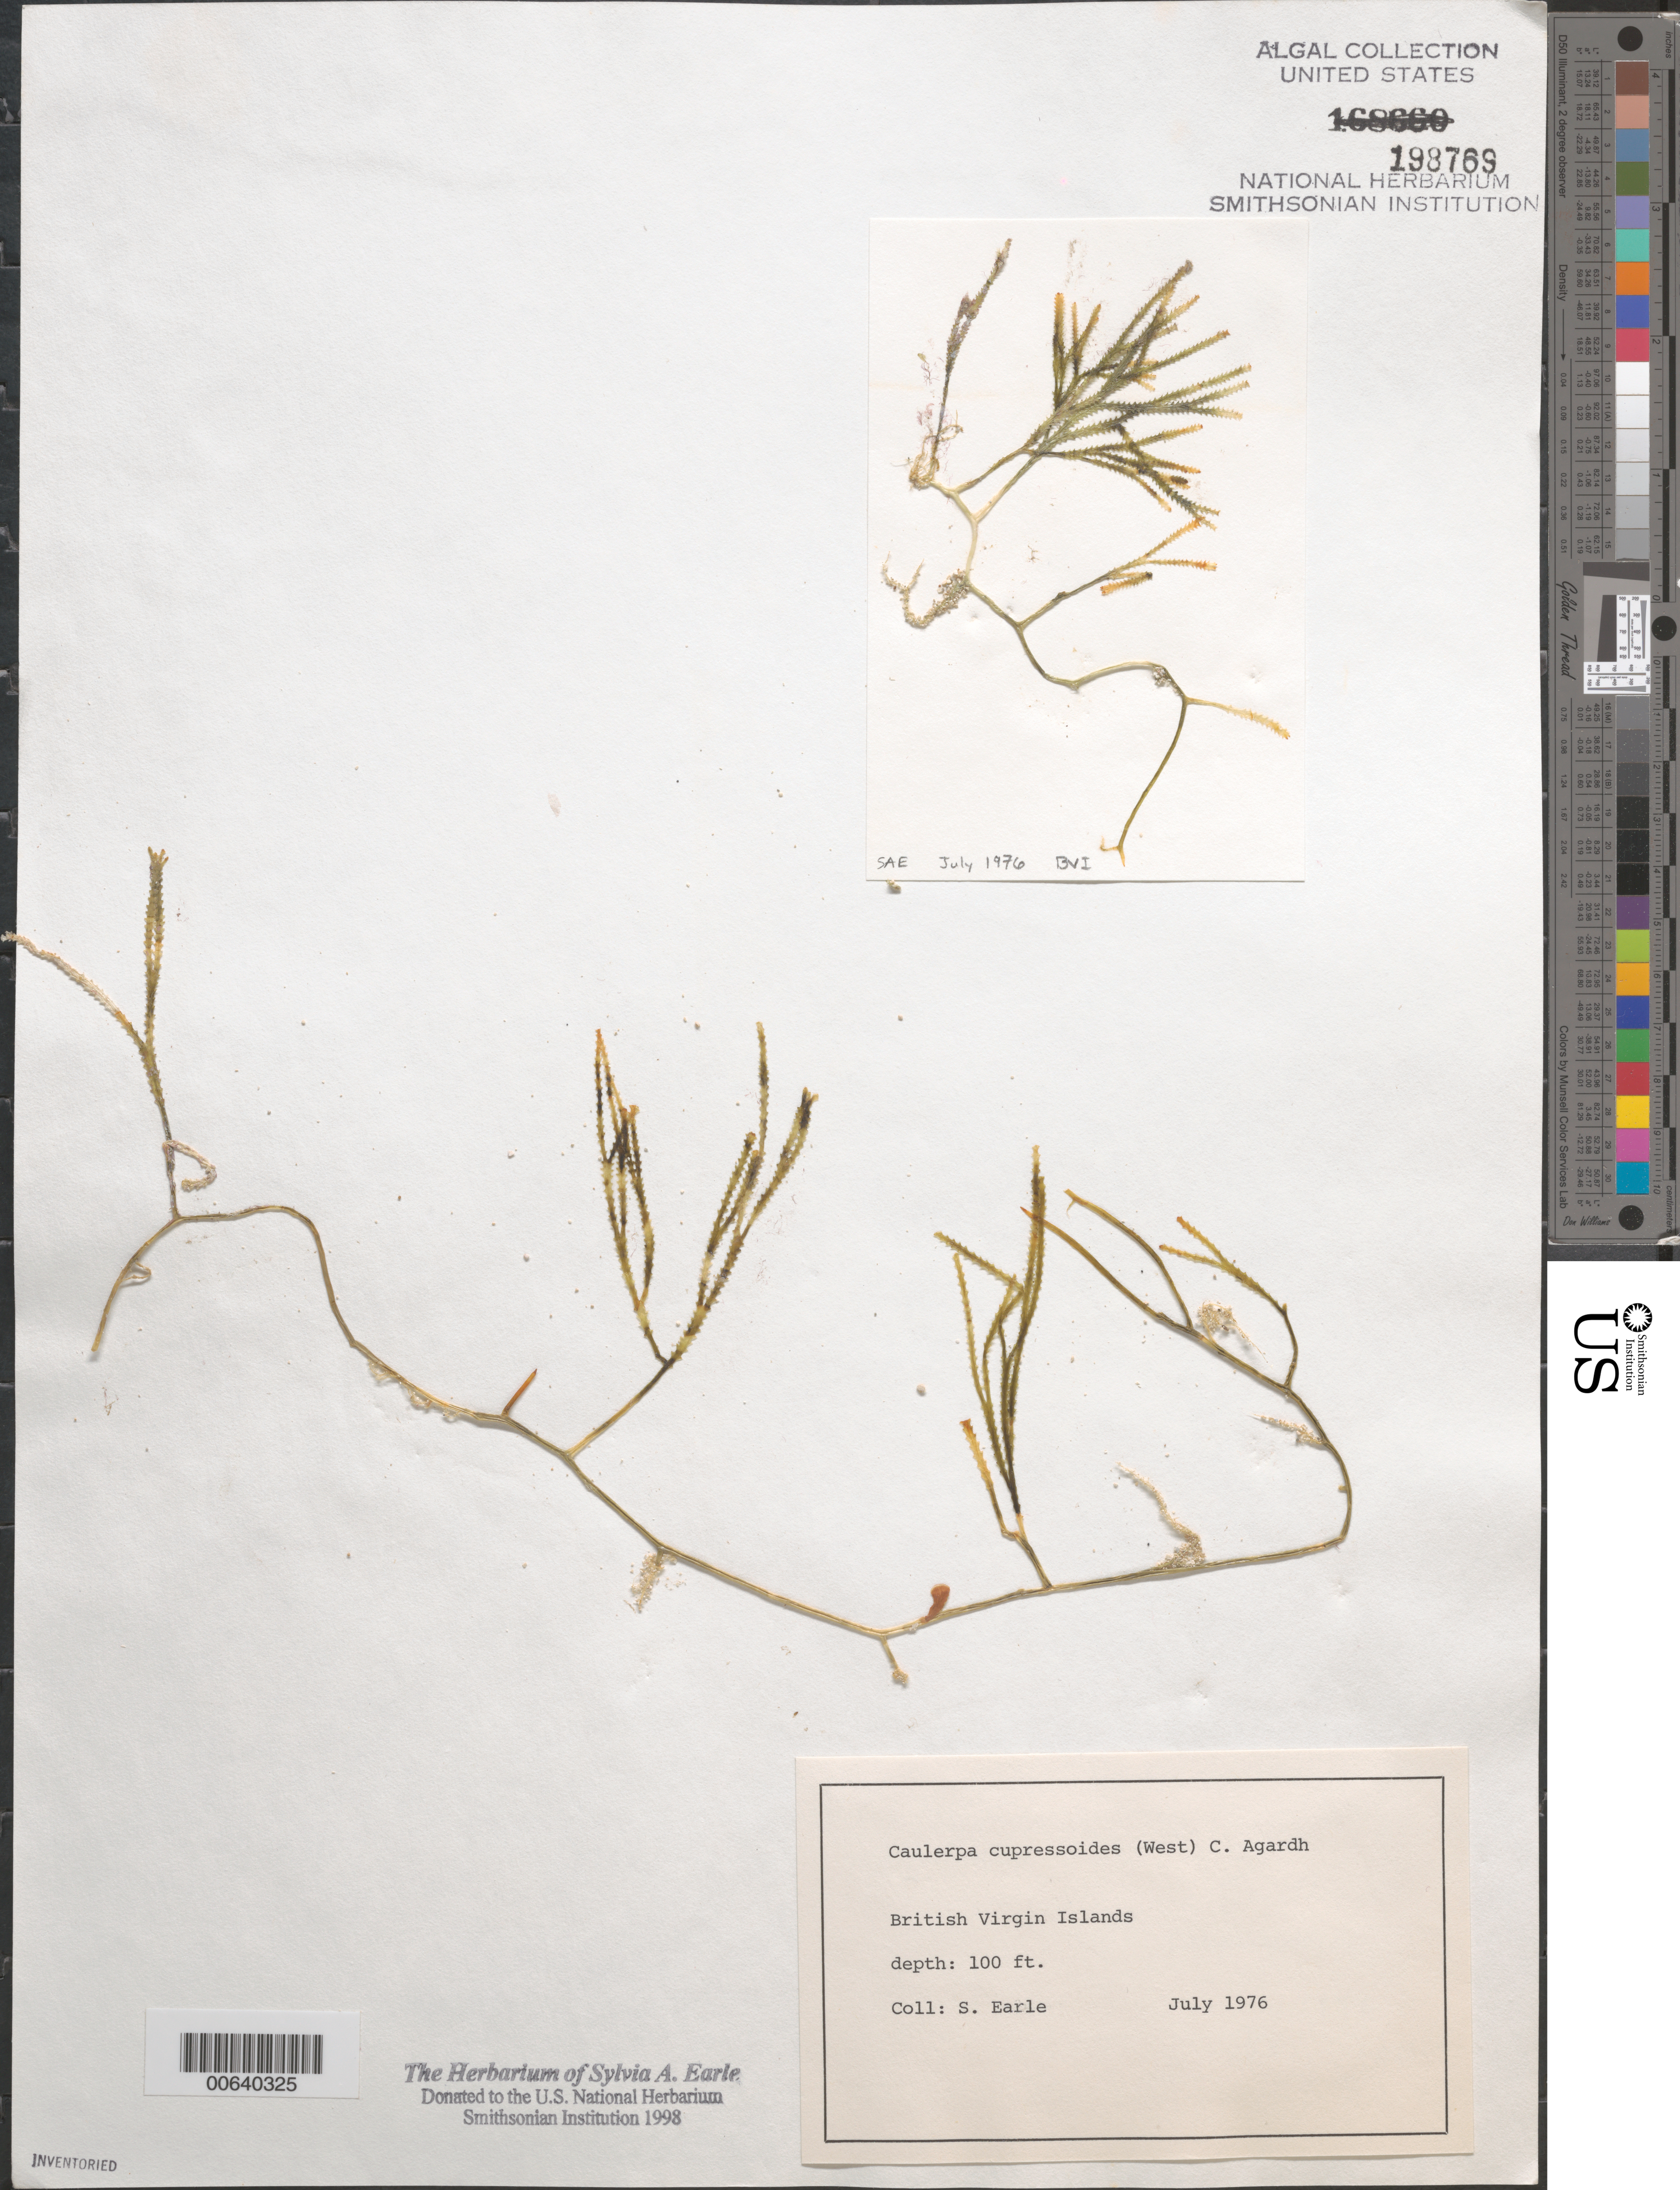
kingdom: Plantae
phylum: Chlorophyta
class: Ulvophyceae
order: Bryopsidales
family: Caulerpaceae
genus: Caulerpa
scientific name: Caulerpa cupressoides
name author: (Vahl) C. Agardh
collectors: S. A. Earle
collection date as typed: Jul 1976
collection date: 1976-07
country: British Virgin Islands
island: Virgin Islands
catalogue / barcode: US 198769